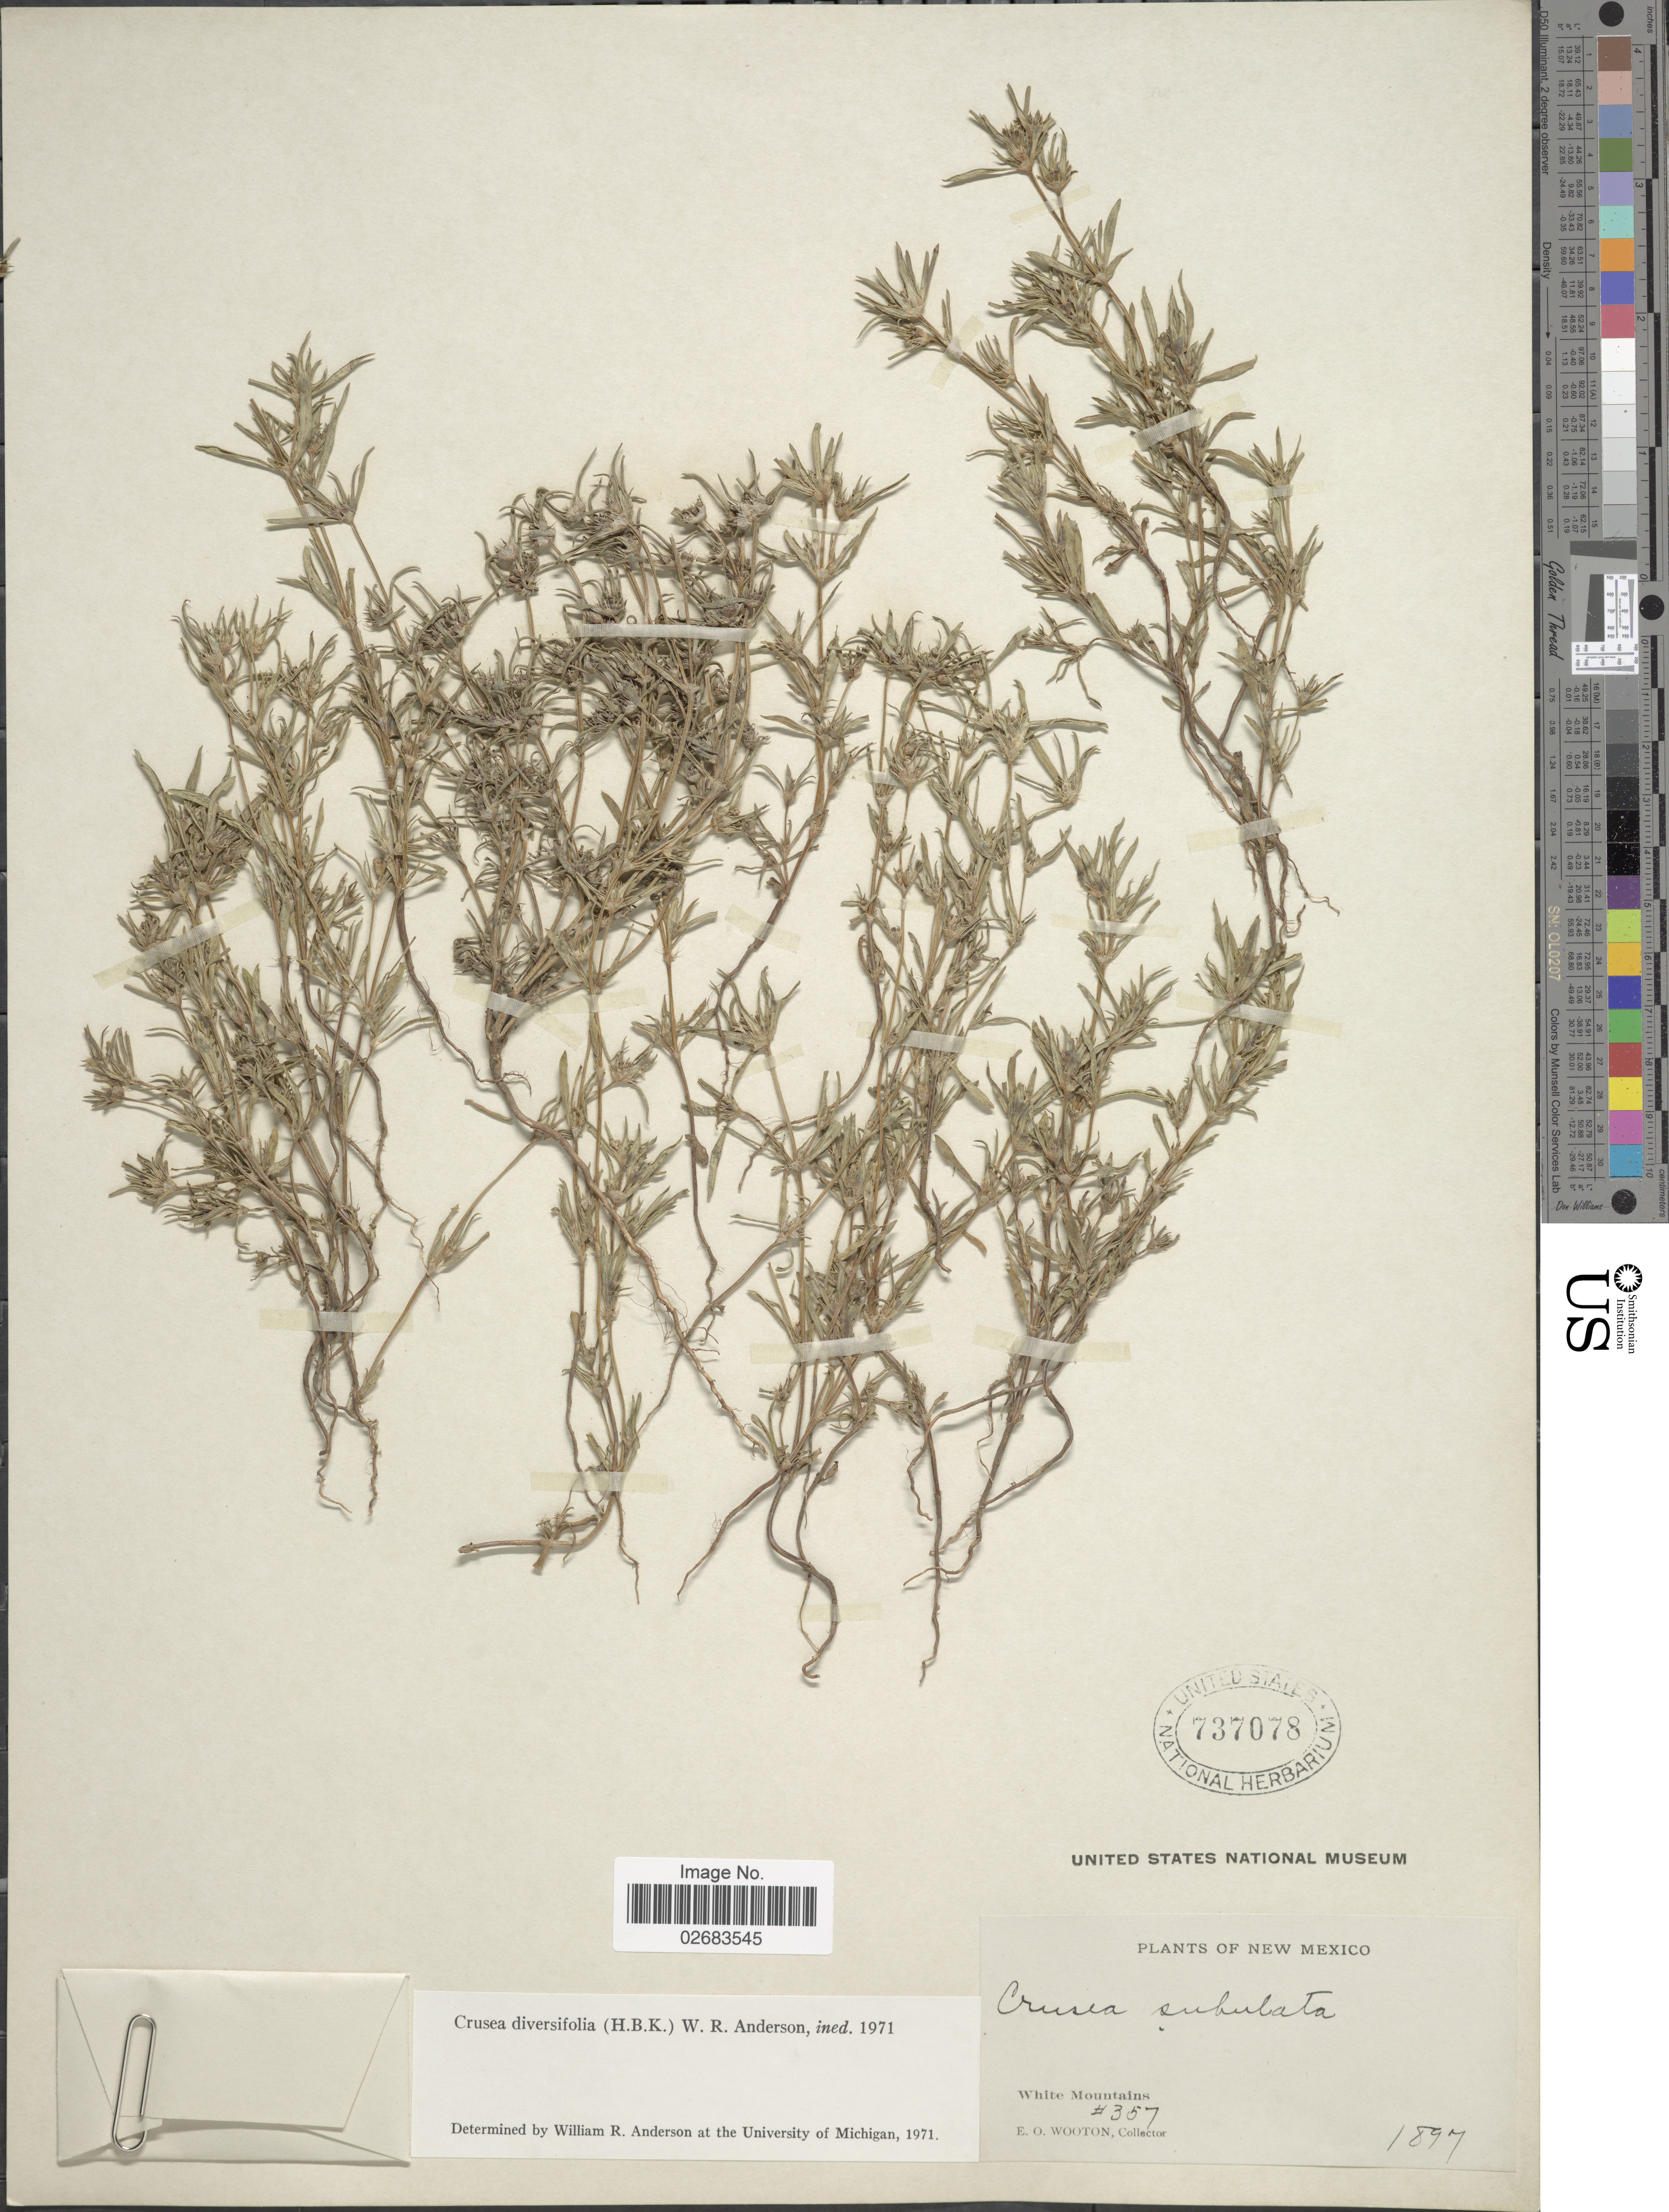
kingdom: Plantae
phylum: Tracheophyta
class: Magnoliopsida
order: Gentianales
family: Rubiaceae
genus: Crusea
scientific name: Crusea diversifolia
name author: (Kunth) W.R. Anderson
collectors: E. O. Wooton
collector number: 357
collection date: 1897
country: United States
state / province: New Mexico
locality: White Mountains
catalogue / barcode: US 737078